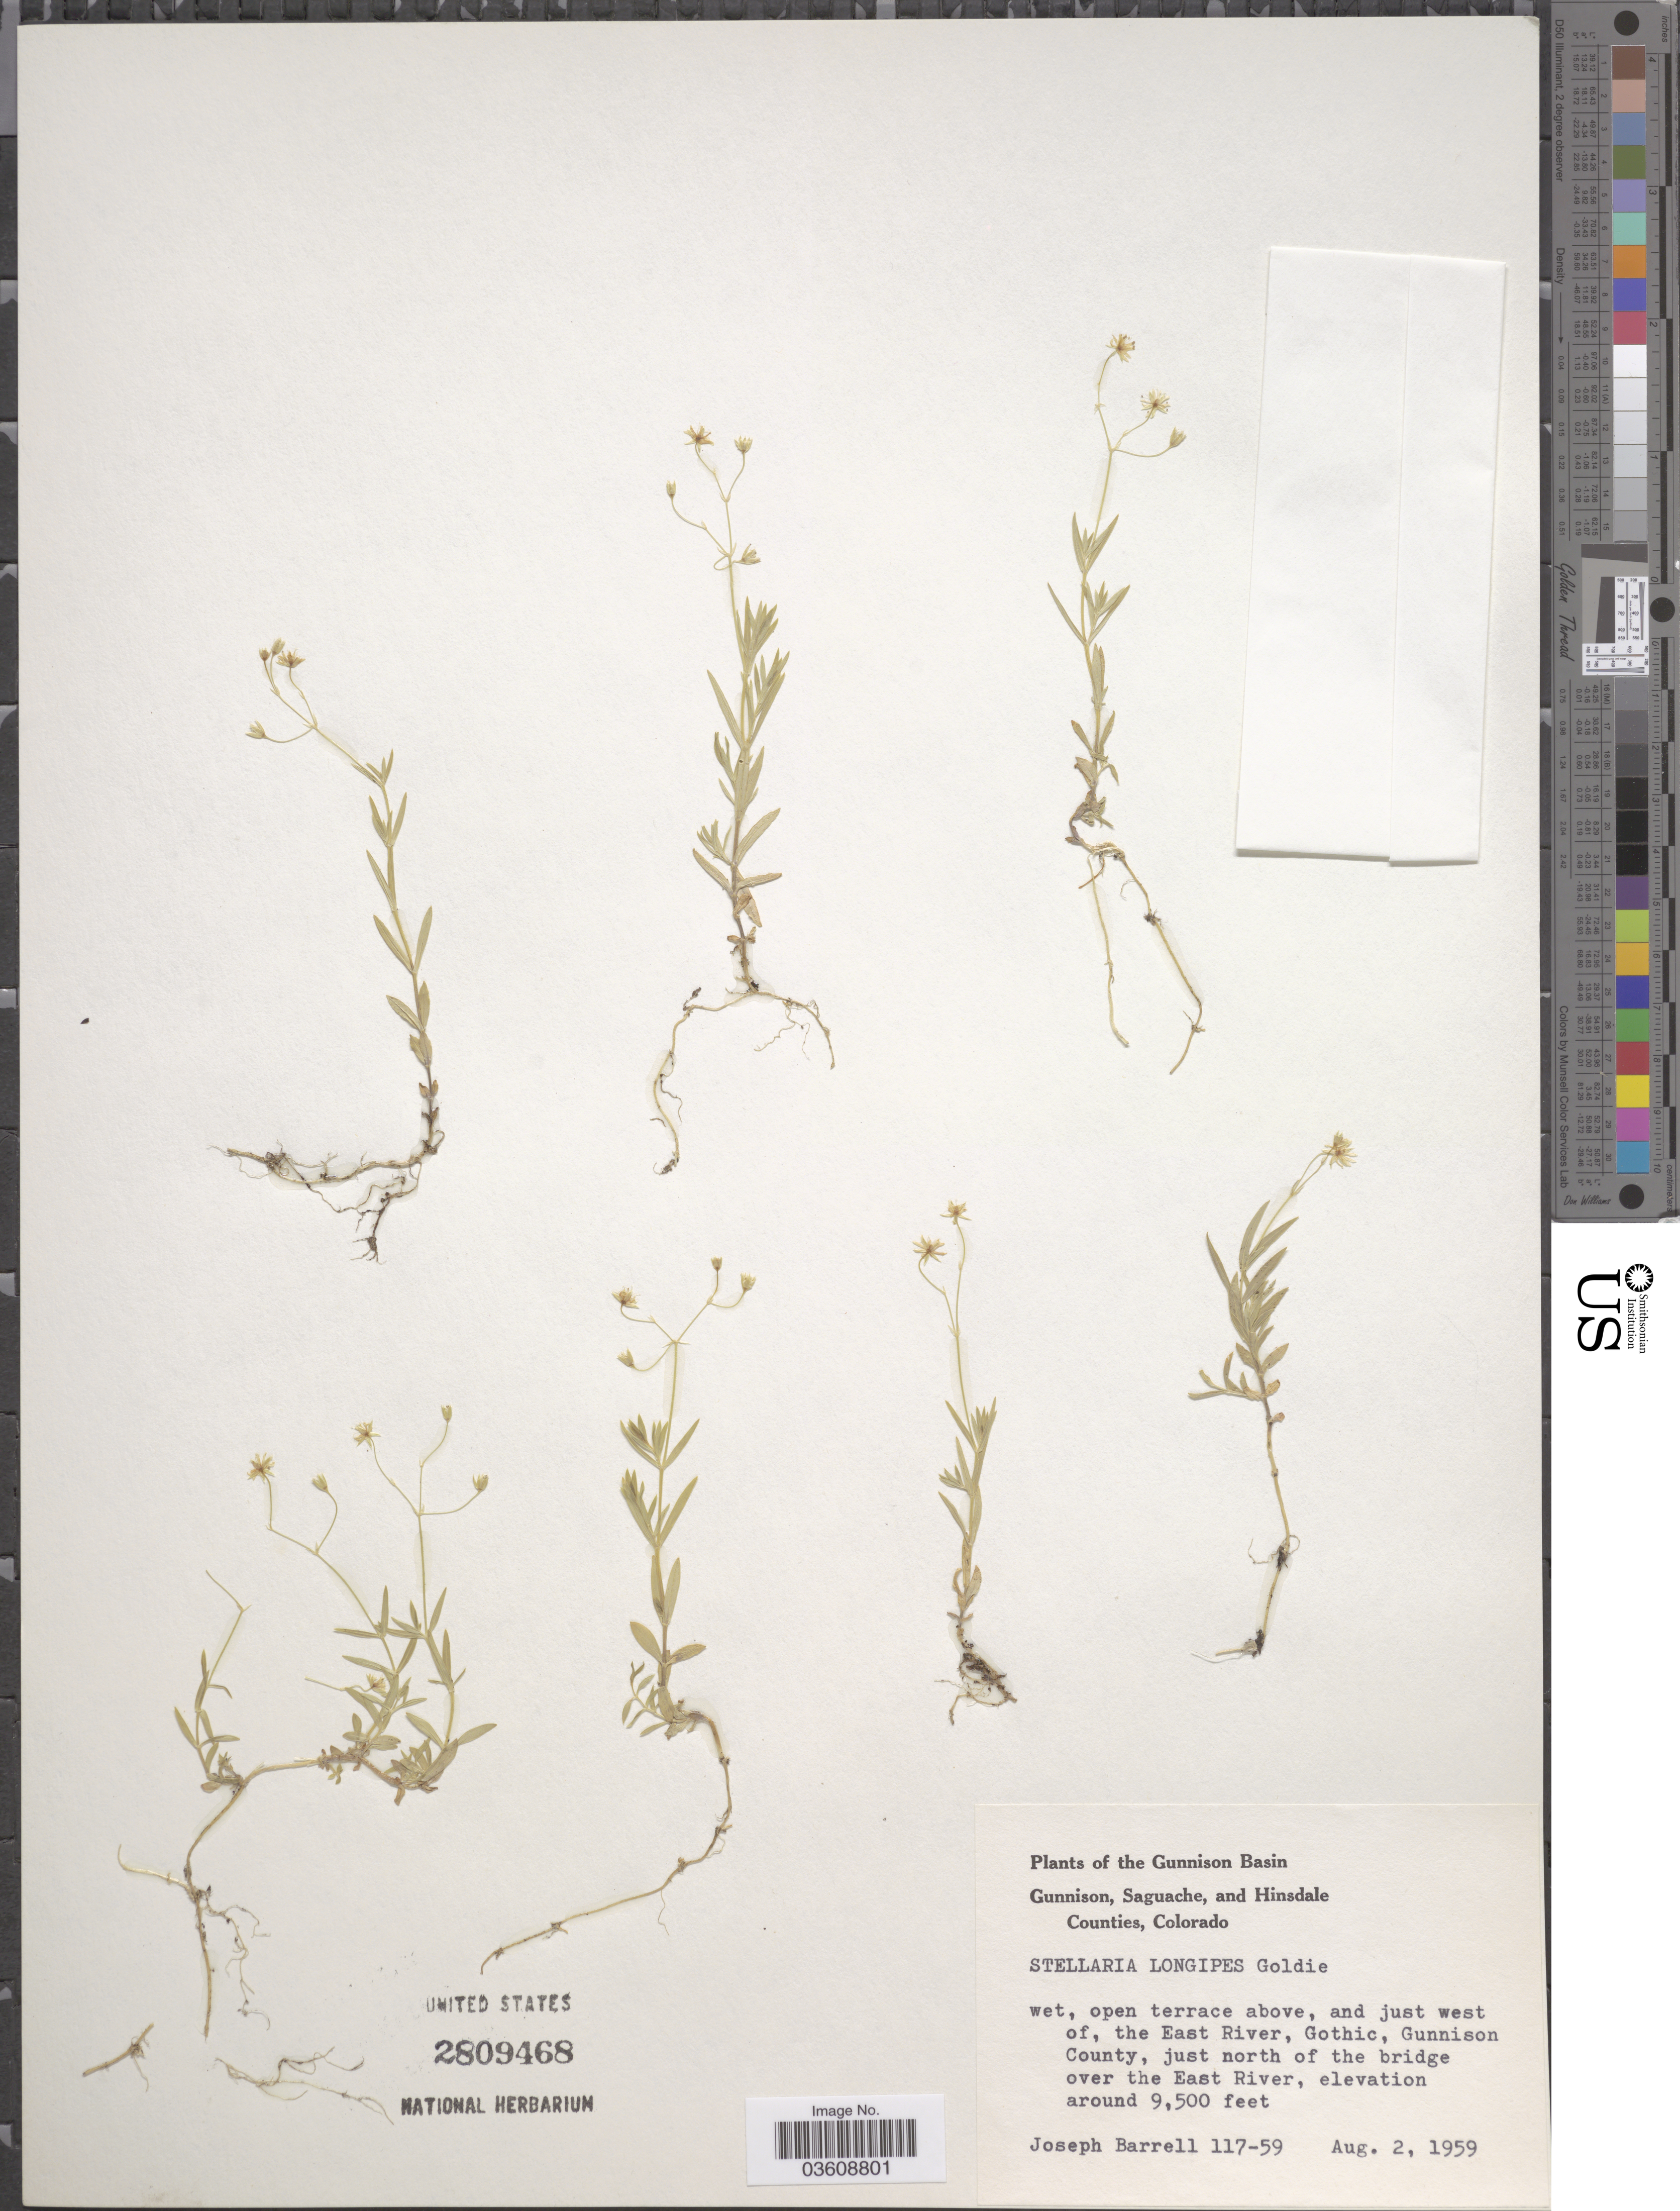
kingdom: Plantae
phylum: Tracheophyta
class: Magnoliopsida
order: Caryophyllales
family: Caryophyllaceae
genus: Stellaria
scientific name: Stellaria longipes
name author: Goldie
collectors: J. Barrell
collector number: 117-59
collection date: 1959-08-02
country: United States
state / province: Colorado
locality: The Gunnison Basin. Open terrace above, and just west of, the East River, Gothic, Gunnison County, just north of the bridge over the East River.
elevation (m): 2896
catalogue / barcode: US 2809468